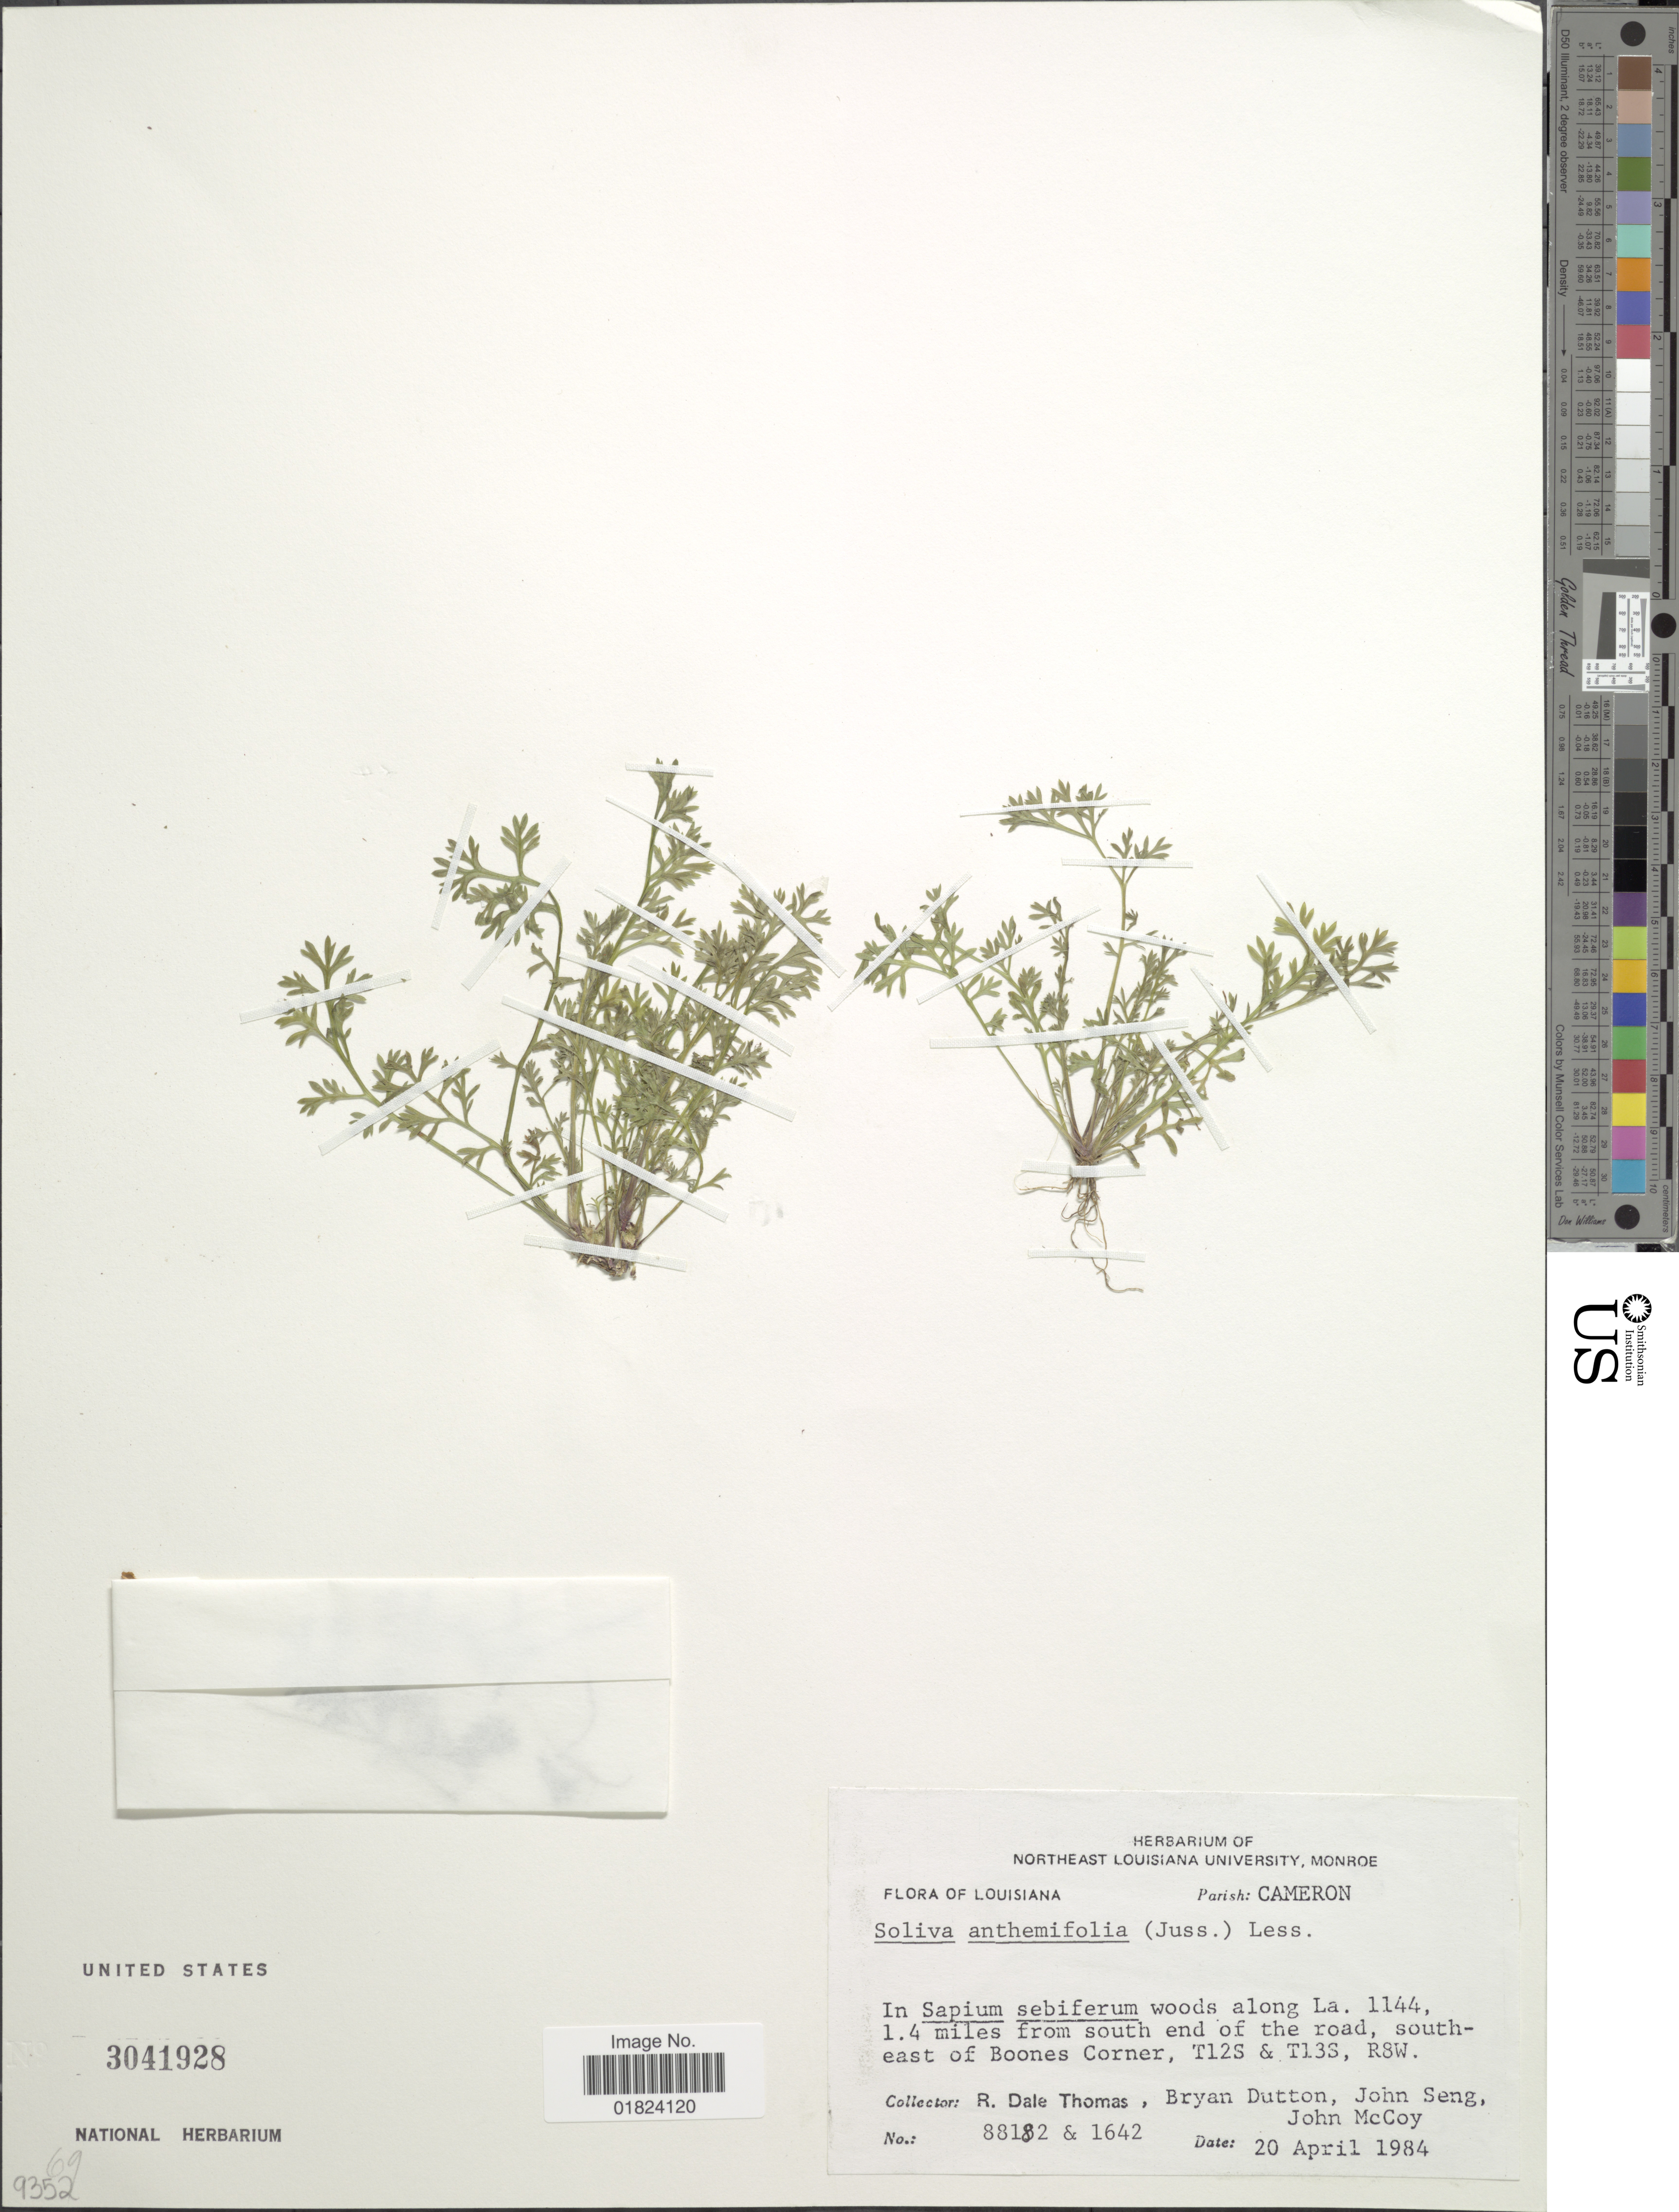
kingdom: Plantae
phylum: Tracheophyta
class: Magnoliopsida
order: Asterales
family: Asteraceae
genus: Soliva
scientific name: Soliva anthemifolia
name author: (Juss.) Sweet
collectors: R. Thomas, B. Dutton & J. Seng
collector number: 88132 & 1642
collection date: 1984-04-20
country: United States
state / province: Louisiana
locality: Parish: Cameron, along La. 1144, 1.4 miles from south end of the road, southeast of Boones Corner, T12S & T13S, R8W.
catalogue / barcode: US 3041928